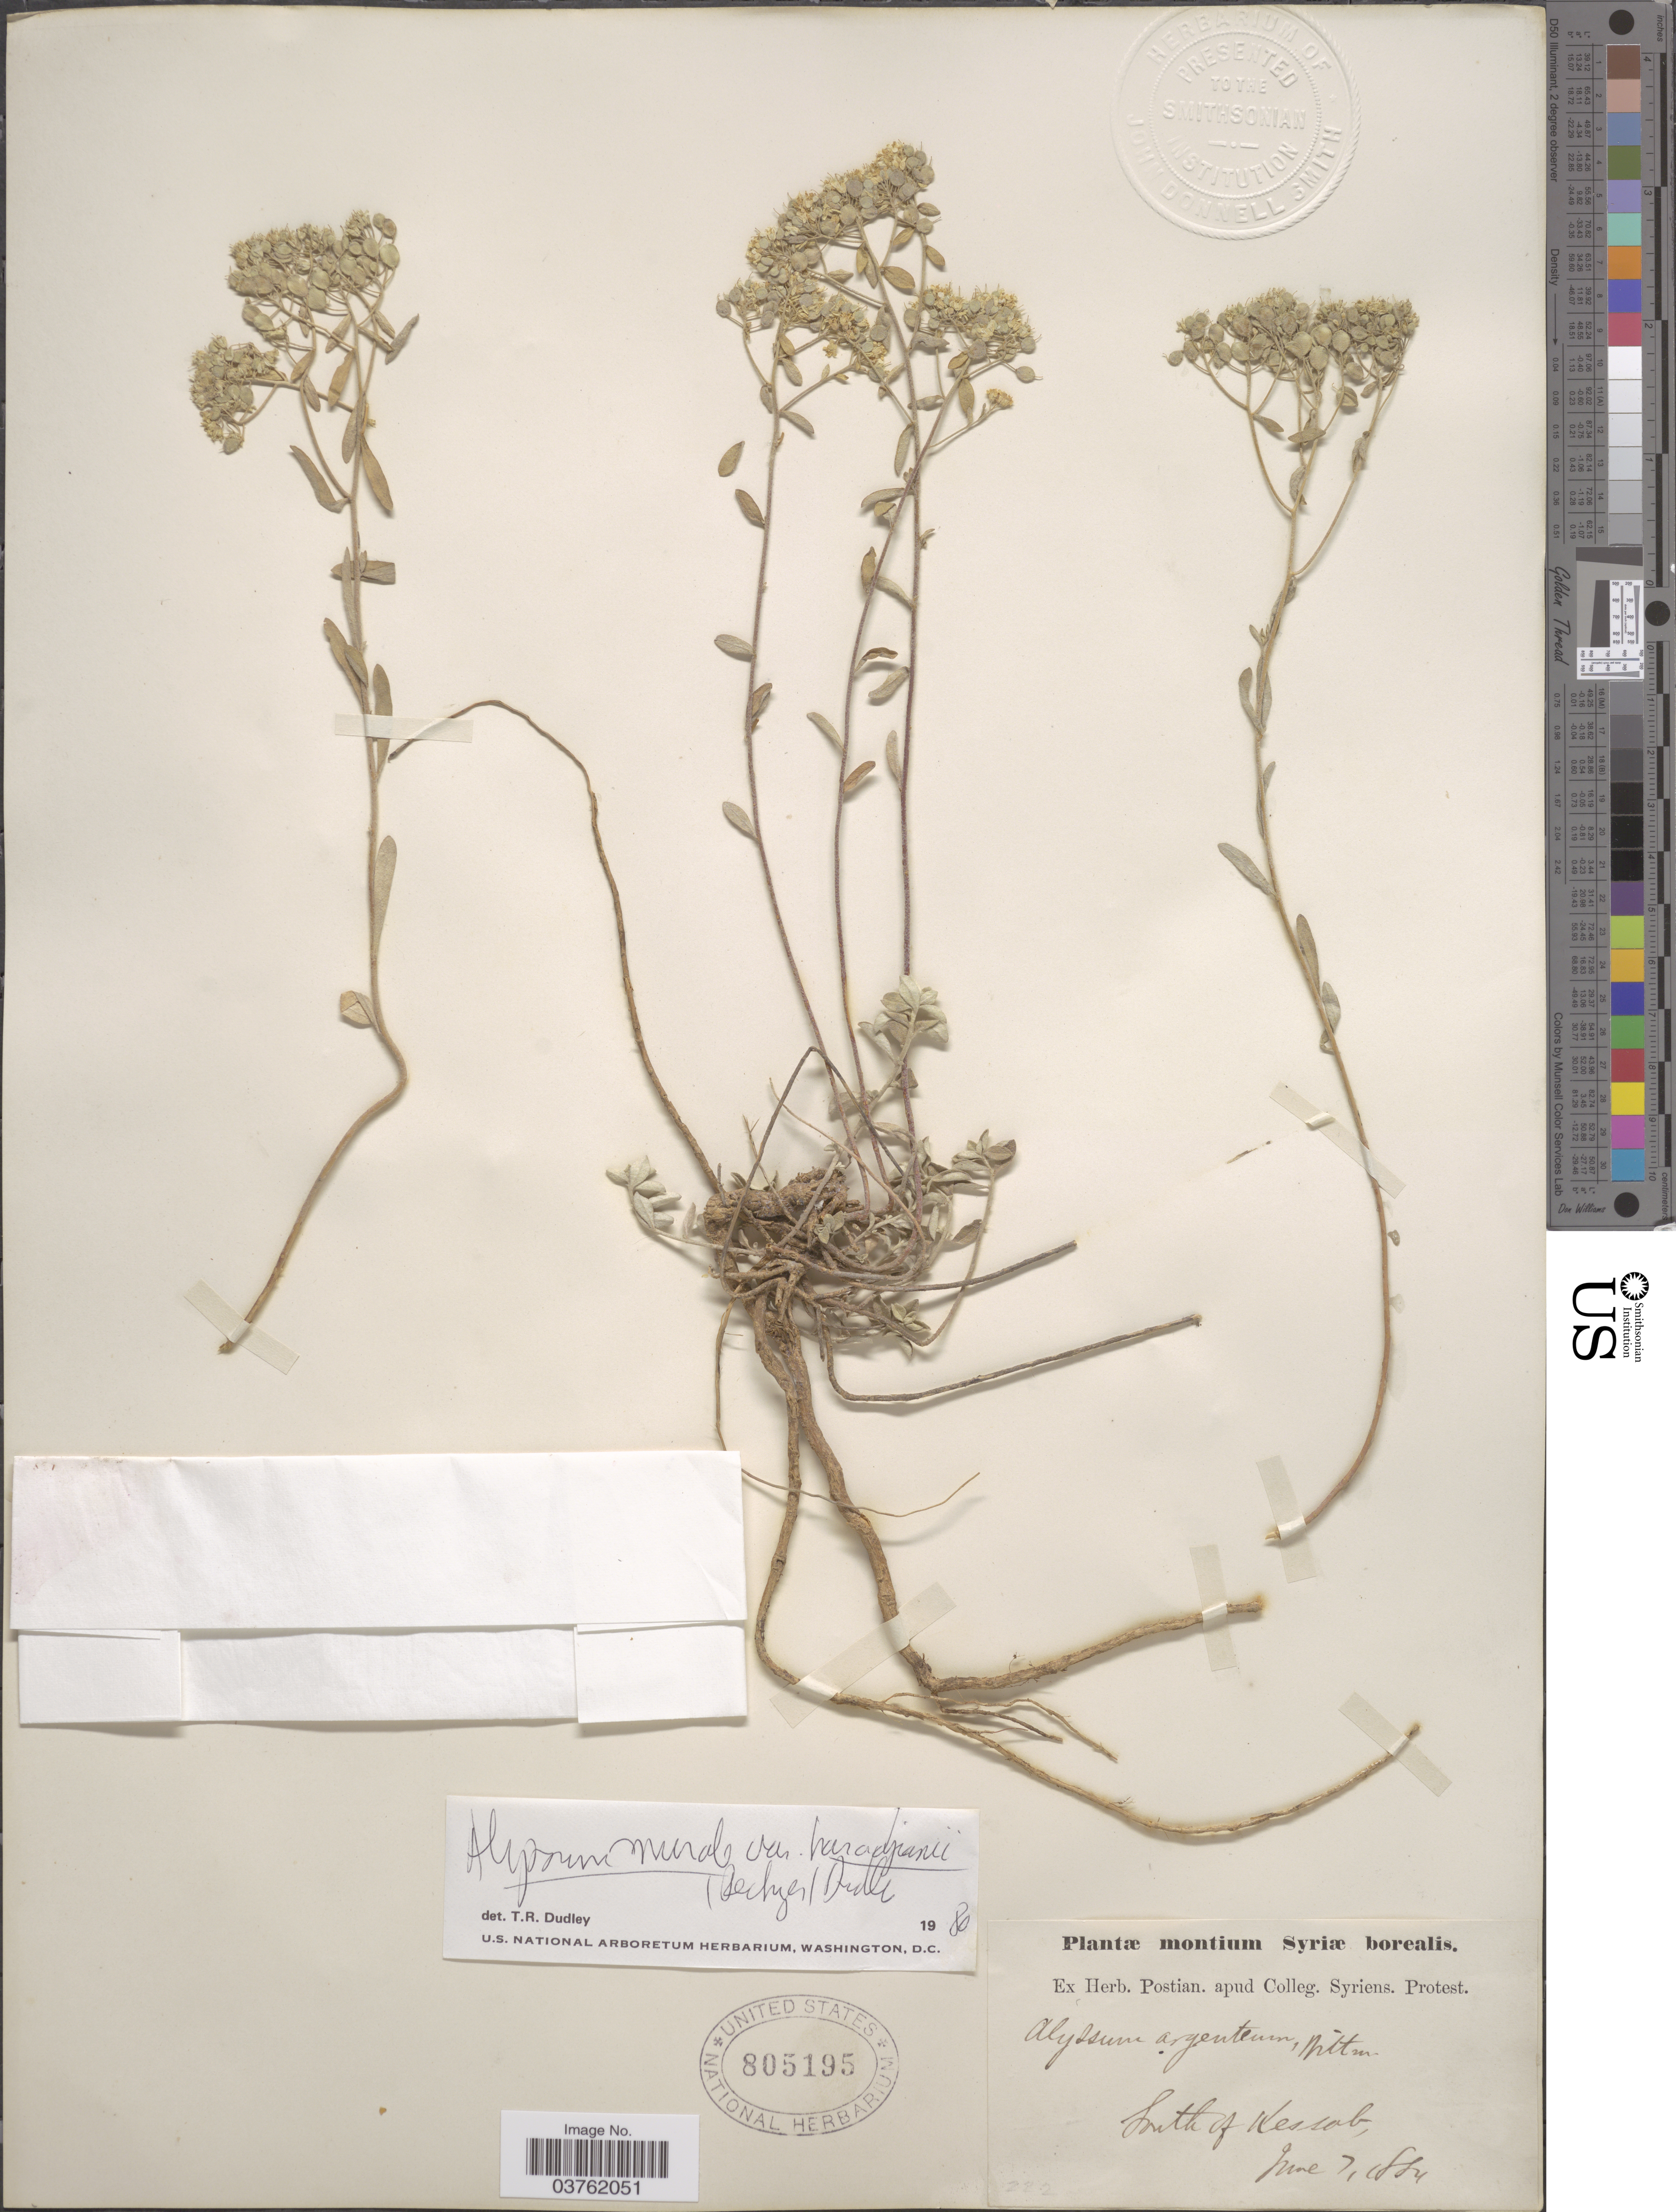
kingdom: Plantae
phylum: Tracheophyta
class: Magnoliopsida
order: Brassicales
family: Brassicaceae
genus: Alyssum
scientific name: Alyssum murale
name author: Waldst. & Kit.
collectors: ex herb. Postian. apud Colleg. Syriens. Protest. USE "Fannie P. A. Shepard" (10308853) AS PRIMARY COLLECTOR INSTEAD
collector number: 222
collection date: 1884-06-07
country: Syria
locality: Montium Syriæ borealis. South of Kessab.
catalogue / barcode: US 805195